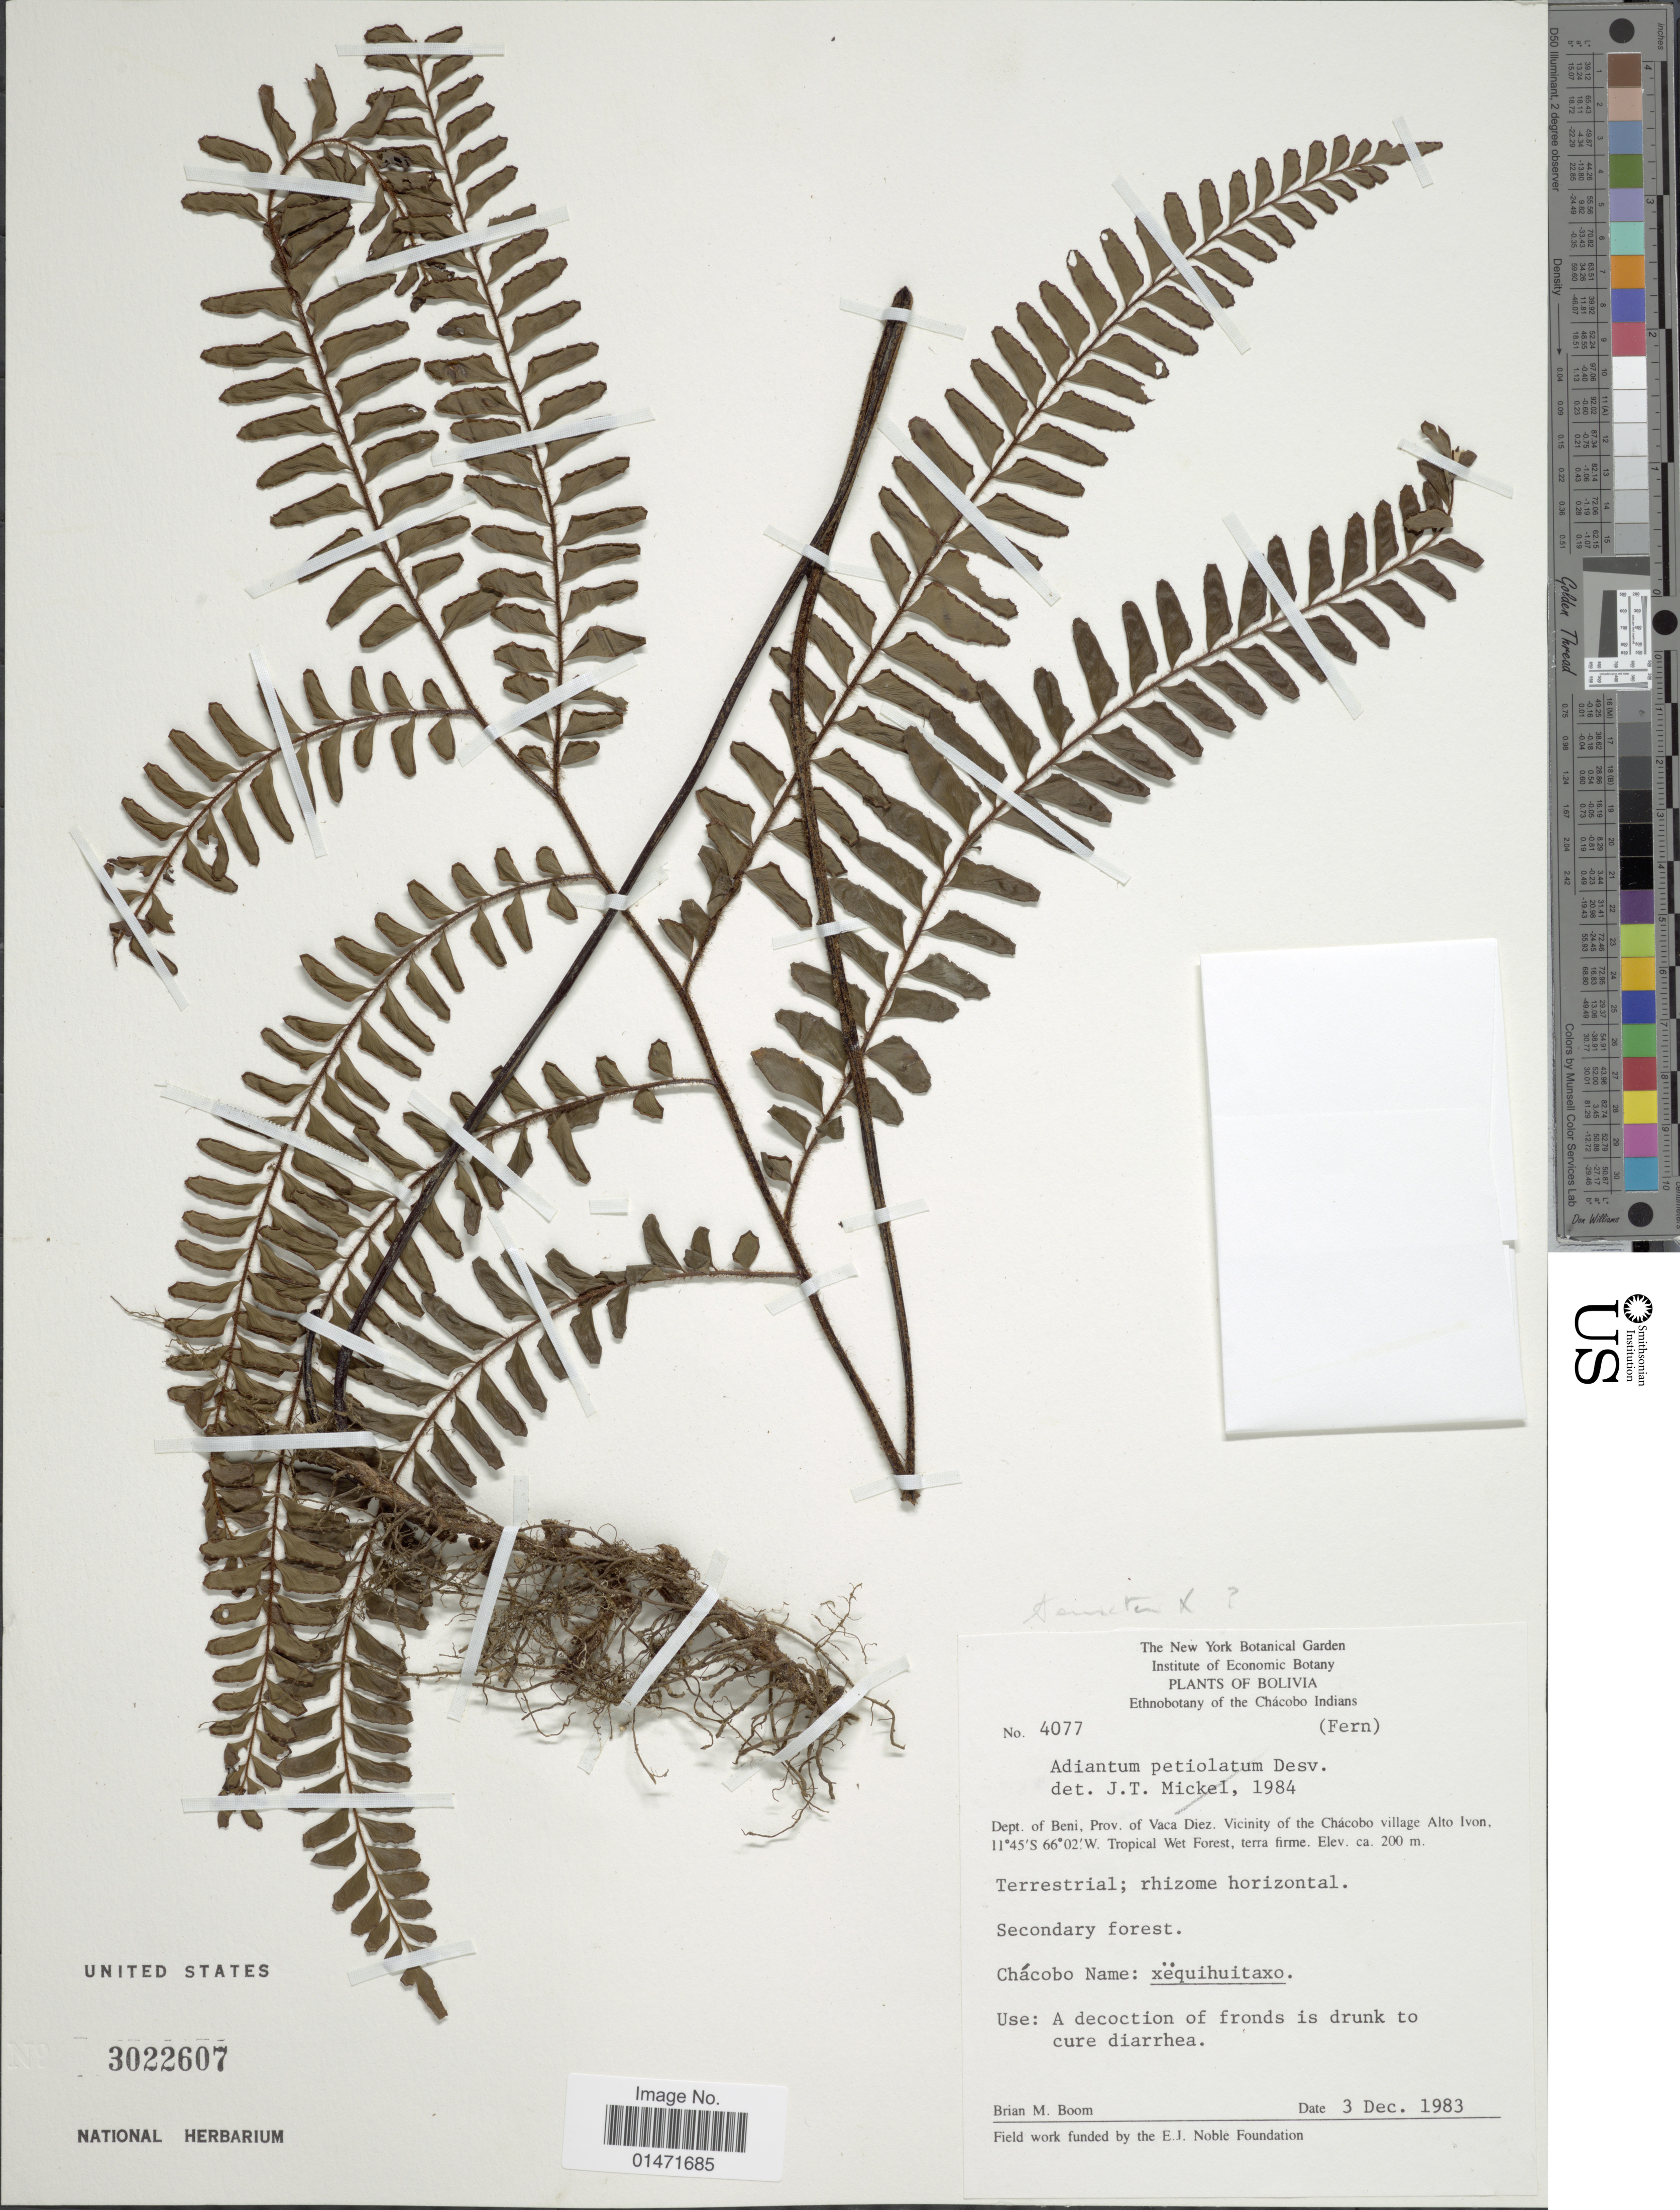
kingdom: Plantae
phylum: Tracheophyta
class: Polypodiopsida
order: Polypodiales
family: Pteridaceae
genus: Adiantum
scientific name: Adiantum terminatum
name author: Kunze ex Miq.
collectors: B. M. Boom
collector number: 4077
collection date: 1983-12-03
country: Bolivia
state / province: Beni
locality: Prov. of Vaca Diez. Vicinity of the Chácobo village Alto Ivon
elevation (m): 200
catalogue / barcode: US 3022607